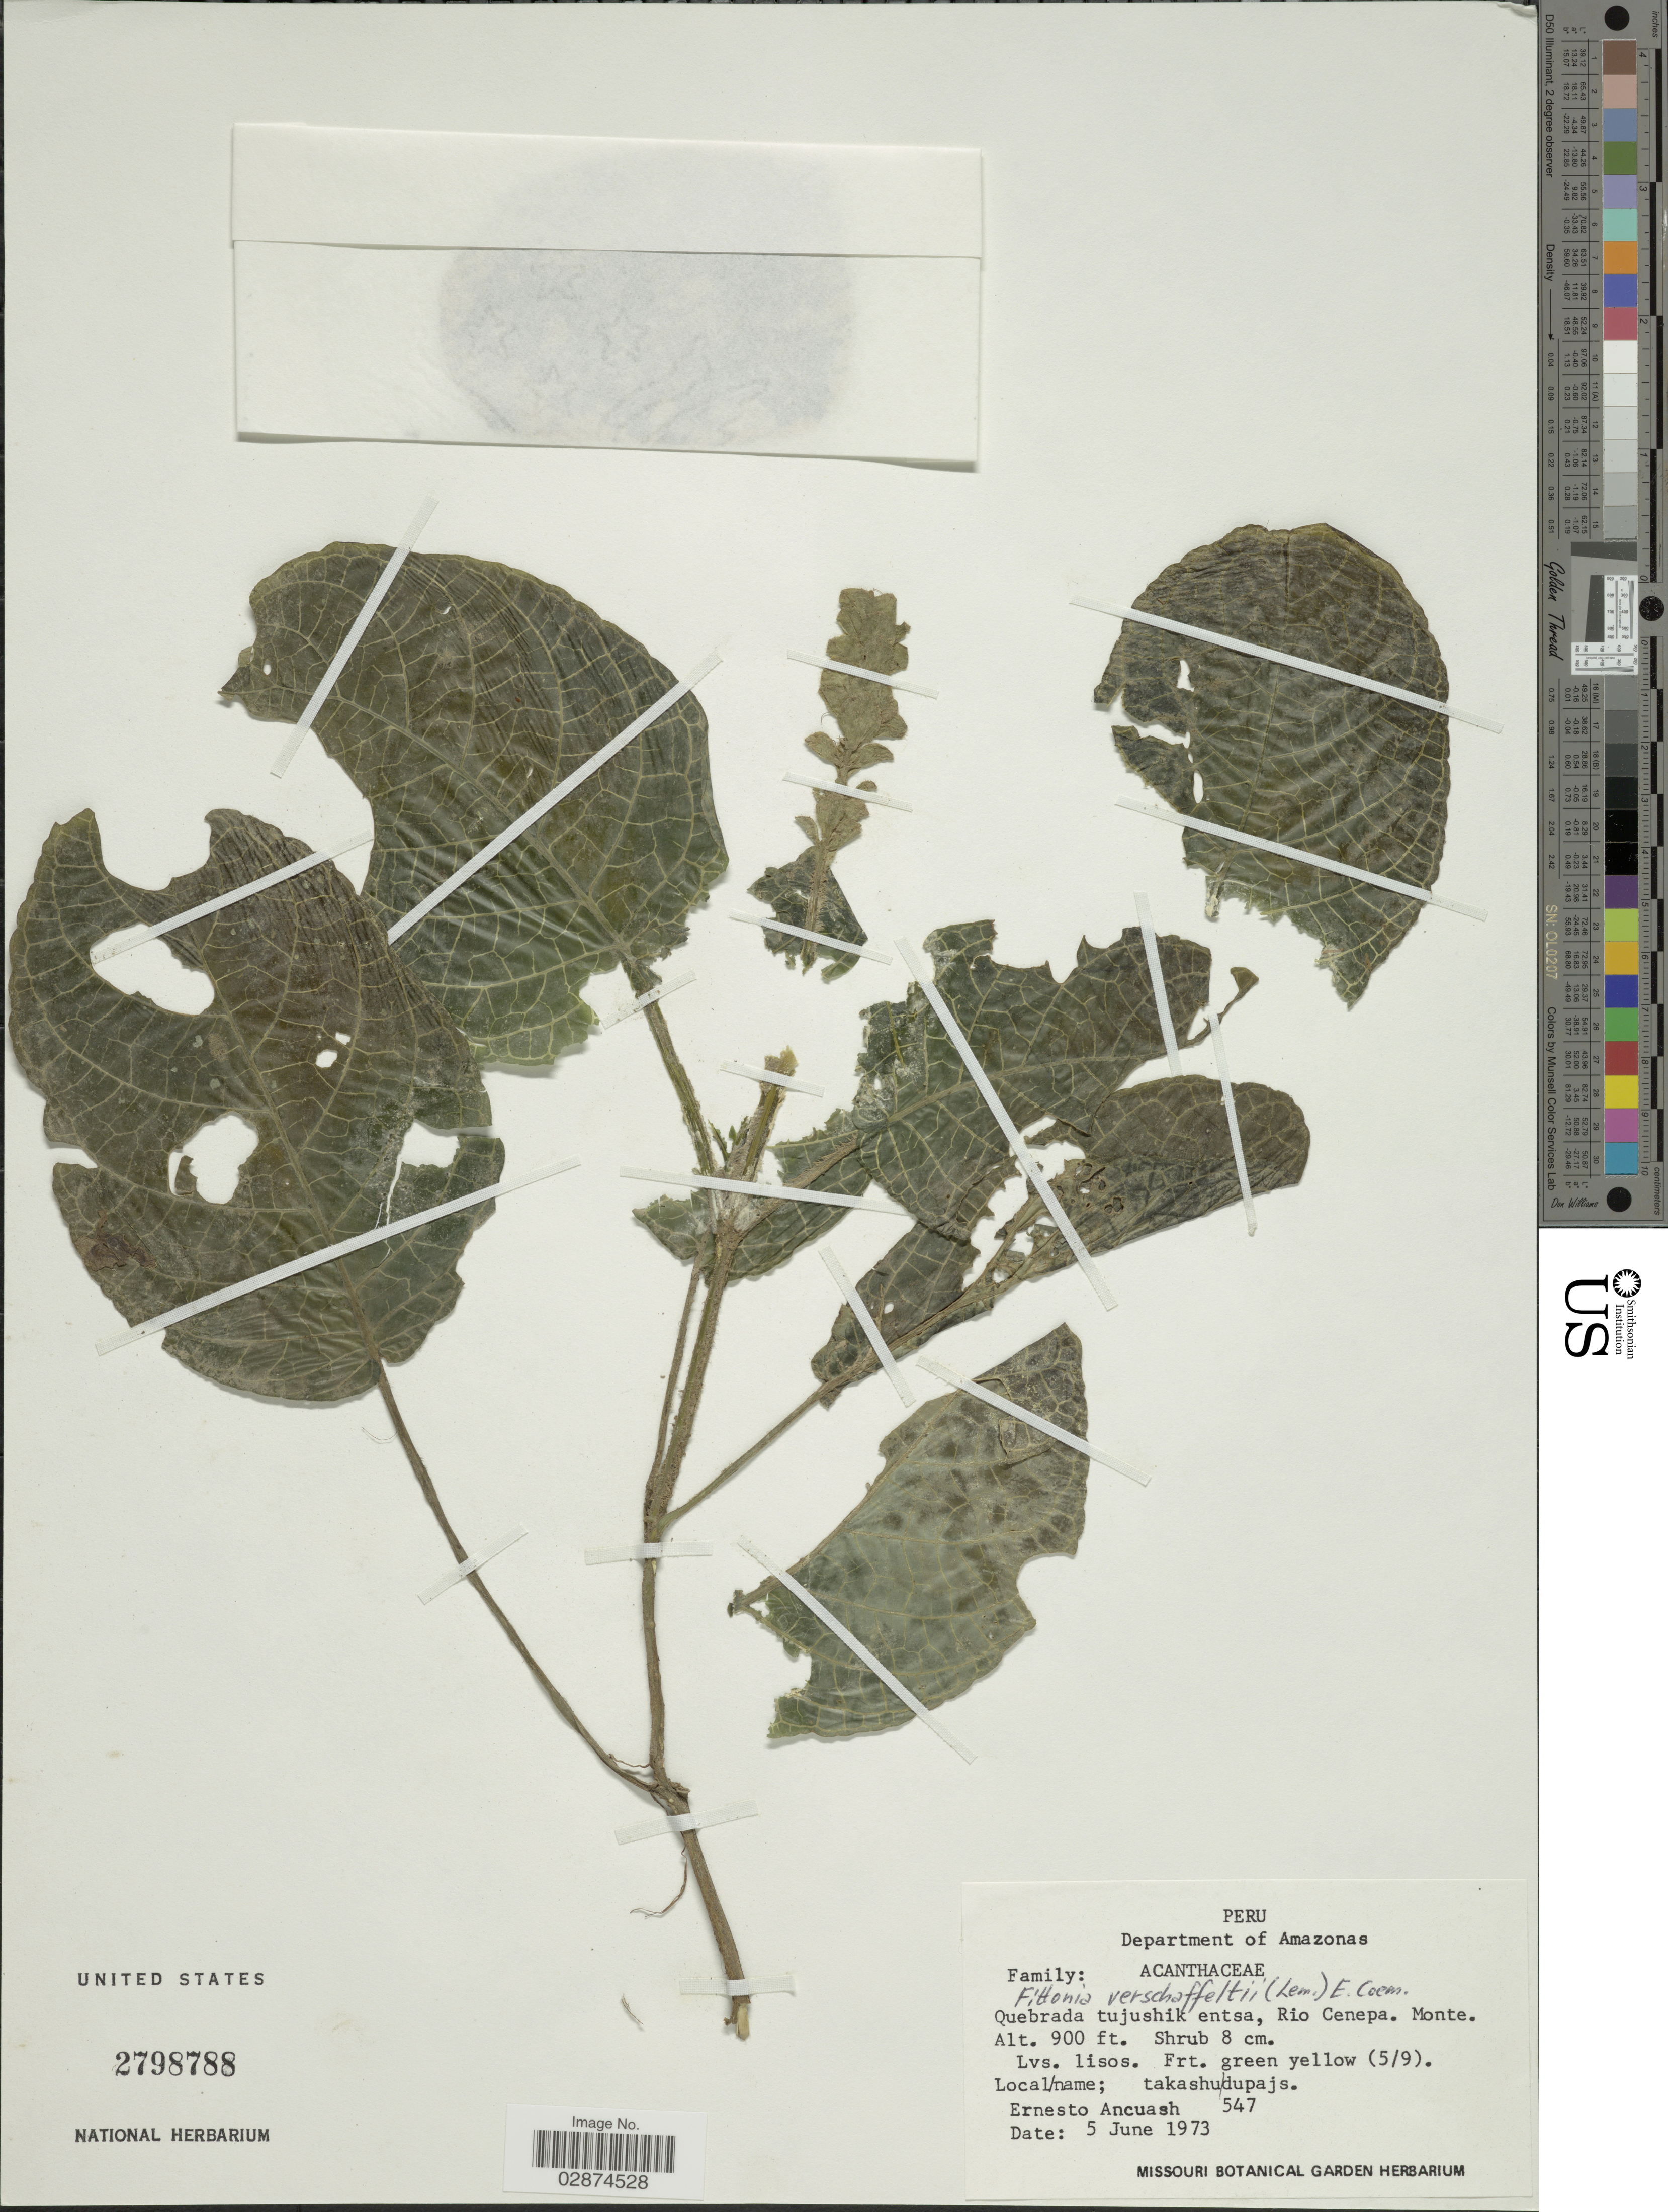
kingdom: Plantae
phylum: Tracheophyta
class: Magnoliopsida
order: Lamiales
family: Acanthaceae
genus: Fittonia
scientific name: Fittonia albivenis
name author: (Lindl. ex Veitch) Brummitt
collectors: E. Ancuash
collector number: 547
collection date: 1973-06-05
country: Peru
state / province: Amazonas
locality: Department of Amazonas. Quebrada tujushik entsa, Rio Cenepa.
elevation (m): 274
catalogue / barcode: US 2798788